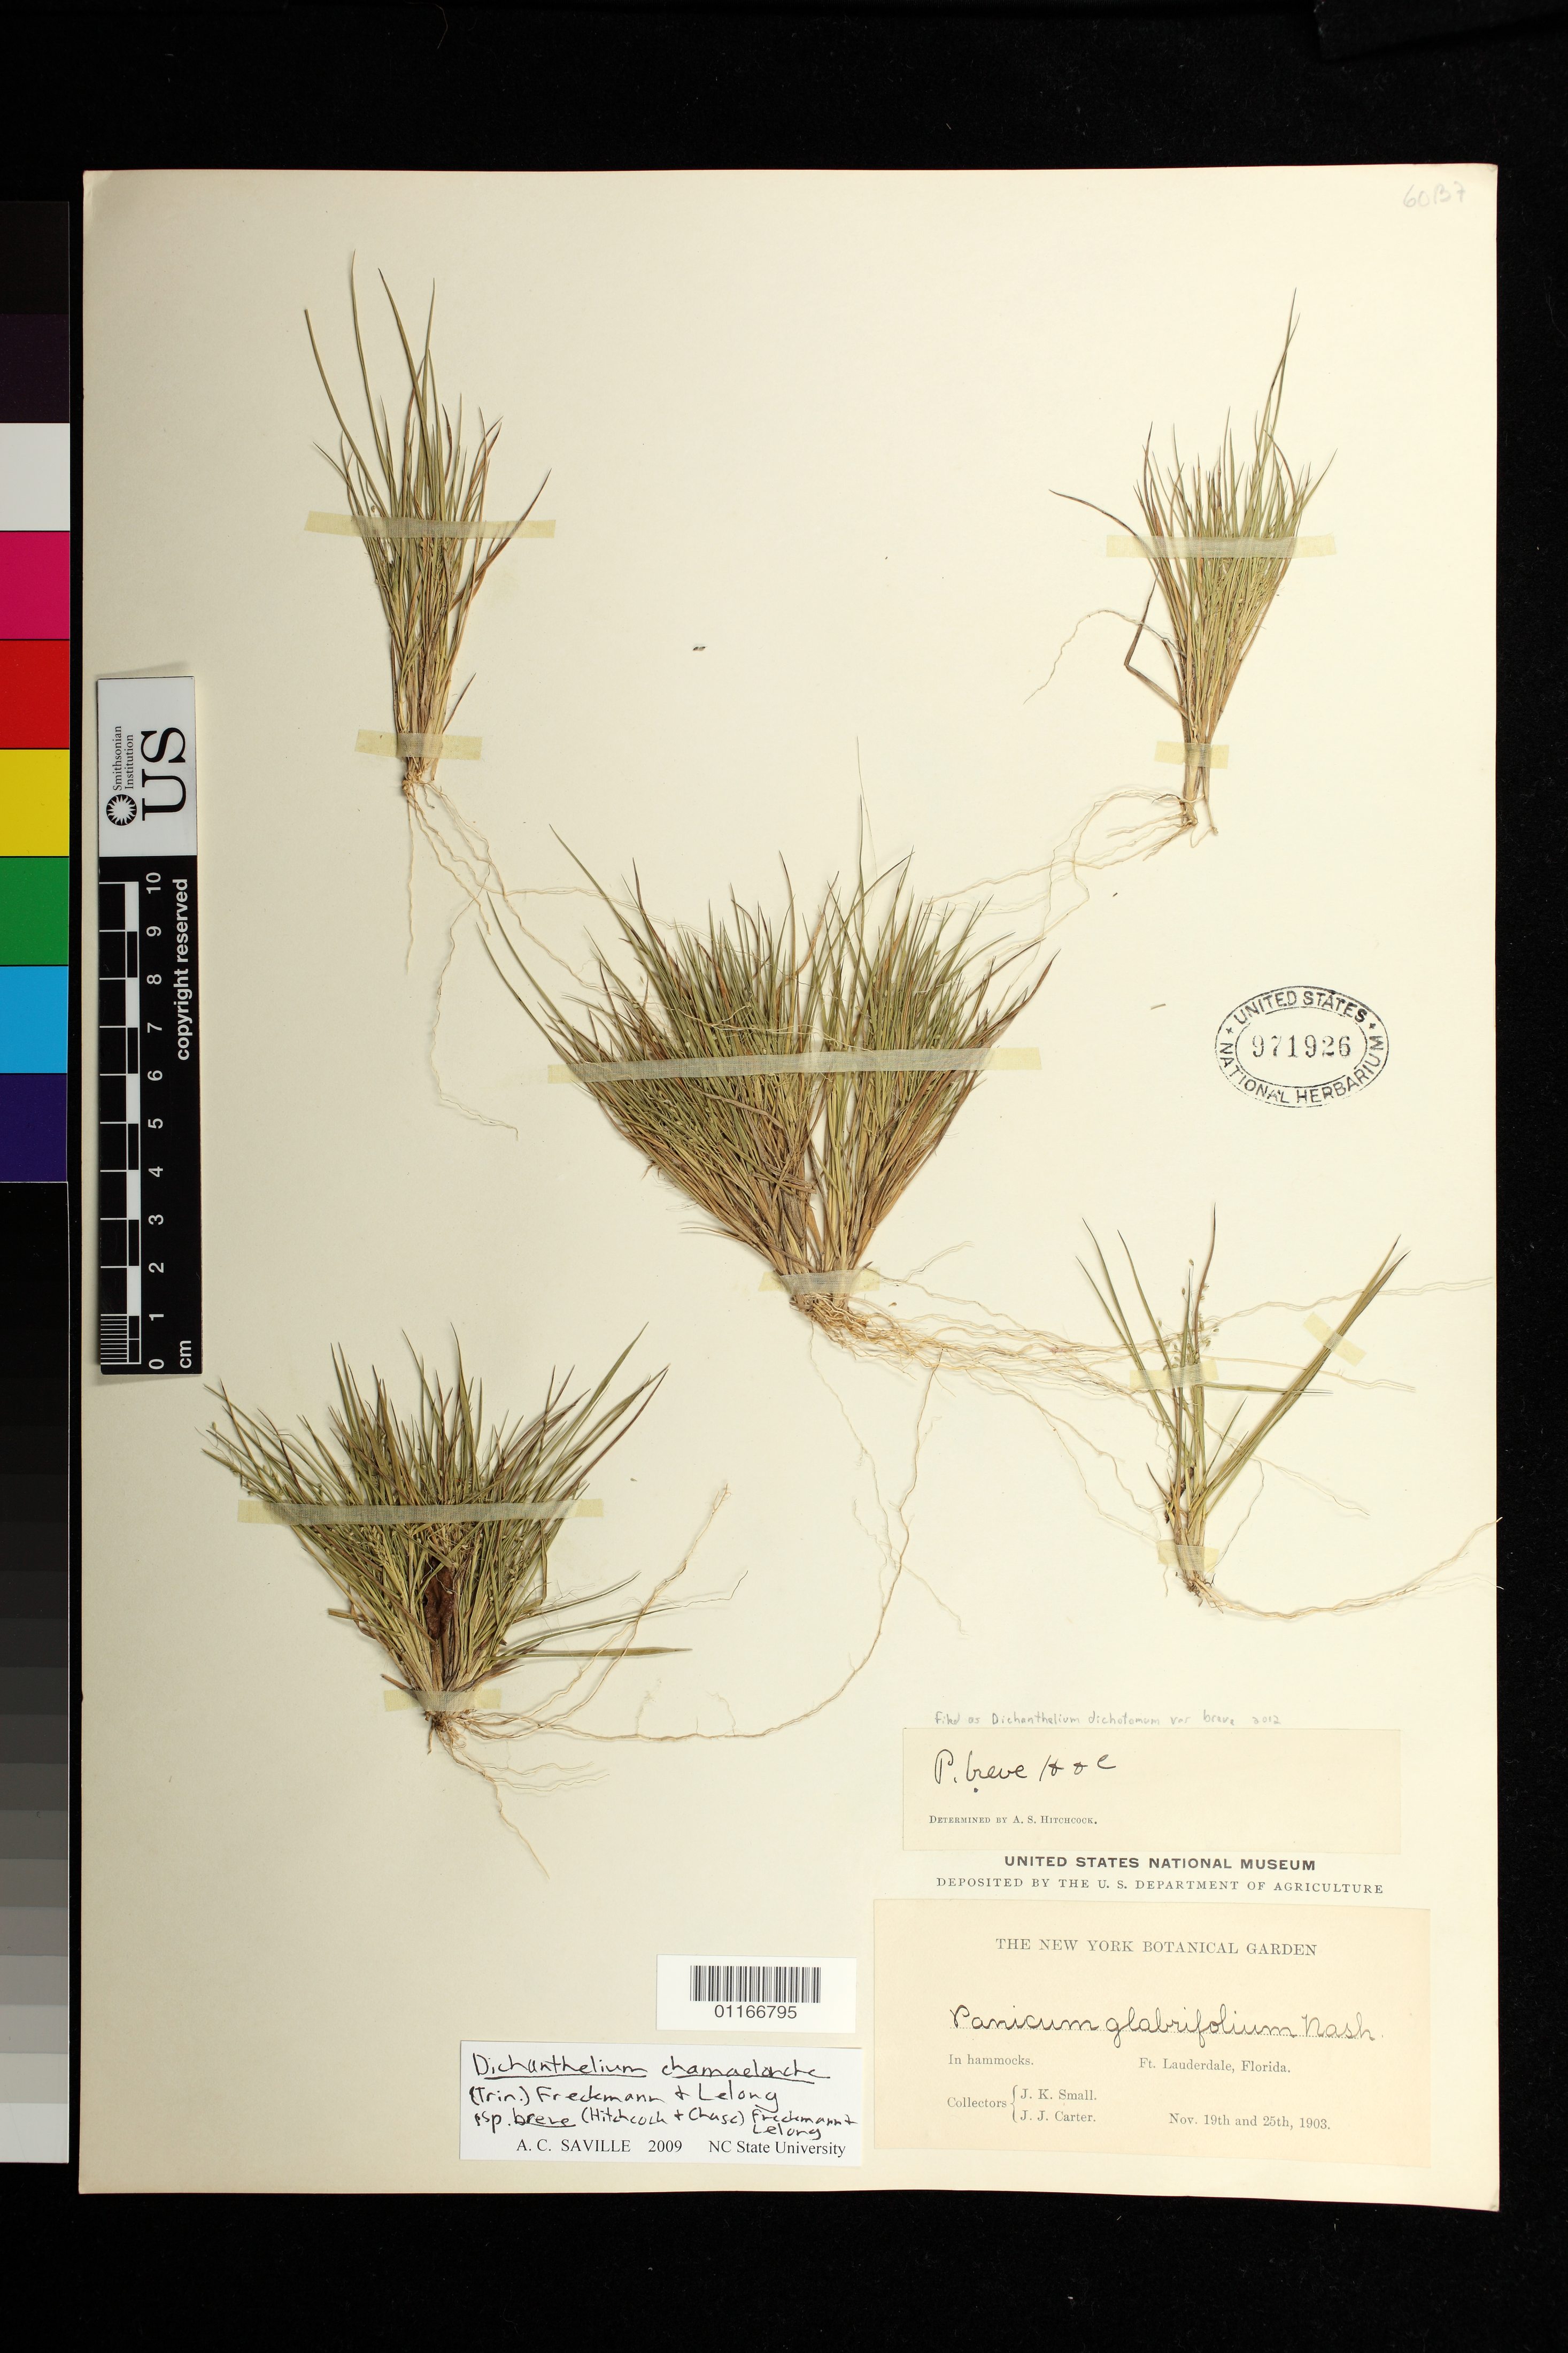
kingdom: Plantae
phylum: Tracheophyta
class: Liliopsida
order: Poales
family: Poaceae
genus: Dichanthelium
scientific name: Dichanthelium dichotomum var. breve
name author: (Hitchc. & Chase) Gould & C.A. Clark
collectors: J. K. Small & J. J. Carter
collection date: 1903-11-19,1903-11-25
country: United States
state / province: Florida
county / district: Broward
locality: Ft. Landerdale, in hammocks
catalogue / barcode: US 971926